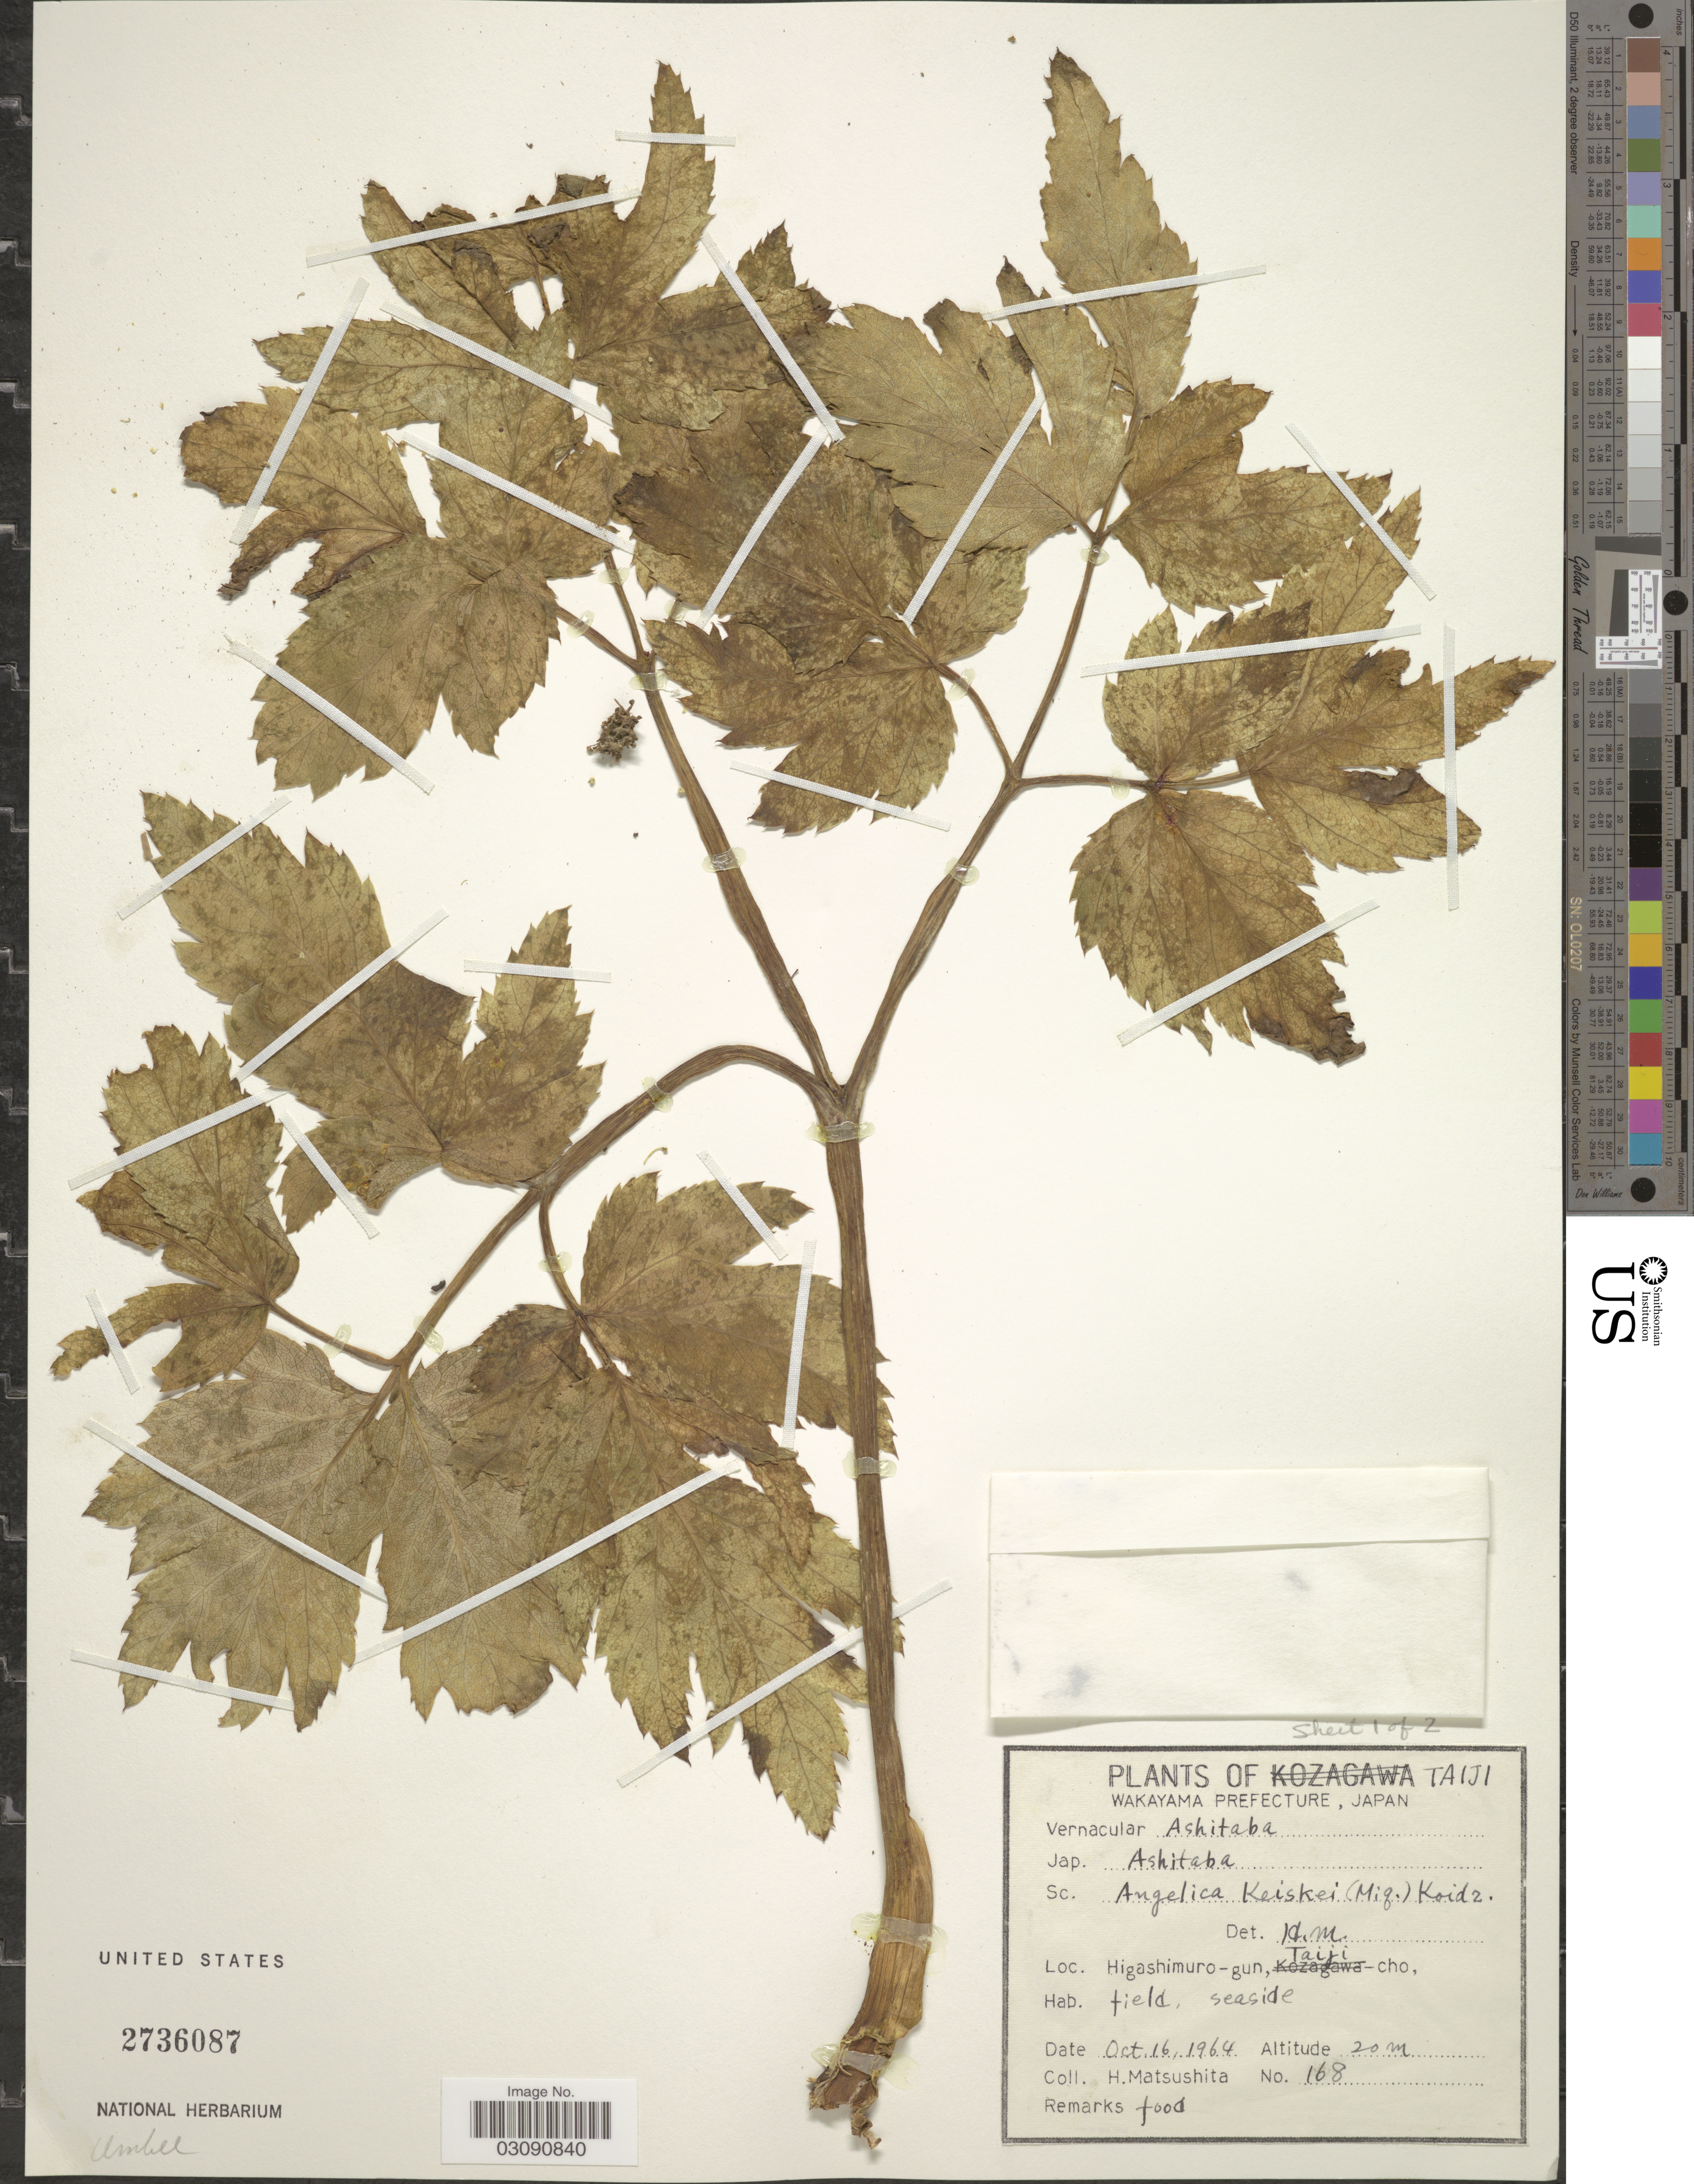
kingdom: Plantae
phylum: Tracheophyta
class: Magnoliopsida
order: Apiales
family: Apiaceae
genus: Angelica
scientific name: Angelica keiskei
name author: (Miq.) Koidz.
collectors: H. Matsushita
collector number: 168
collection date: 1964-10-16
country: Japan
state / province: Wakayama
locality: Taiji, Wakayama Prefecture, Higashimuro-gun, Taiji-cho.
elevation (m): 20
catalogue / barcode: US 2736087